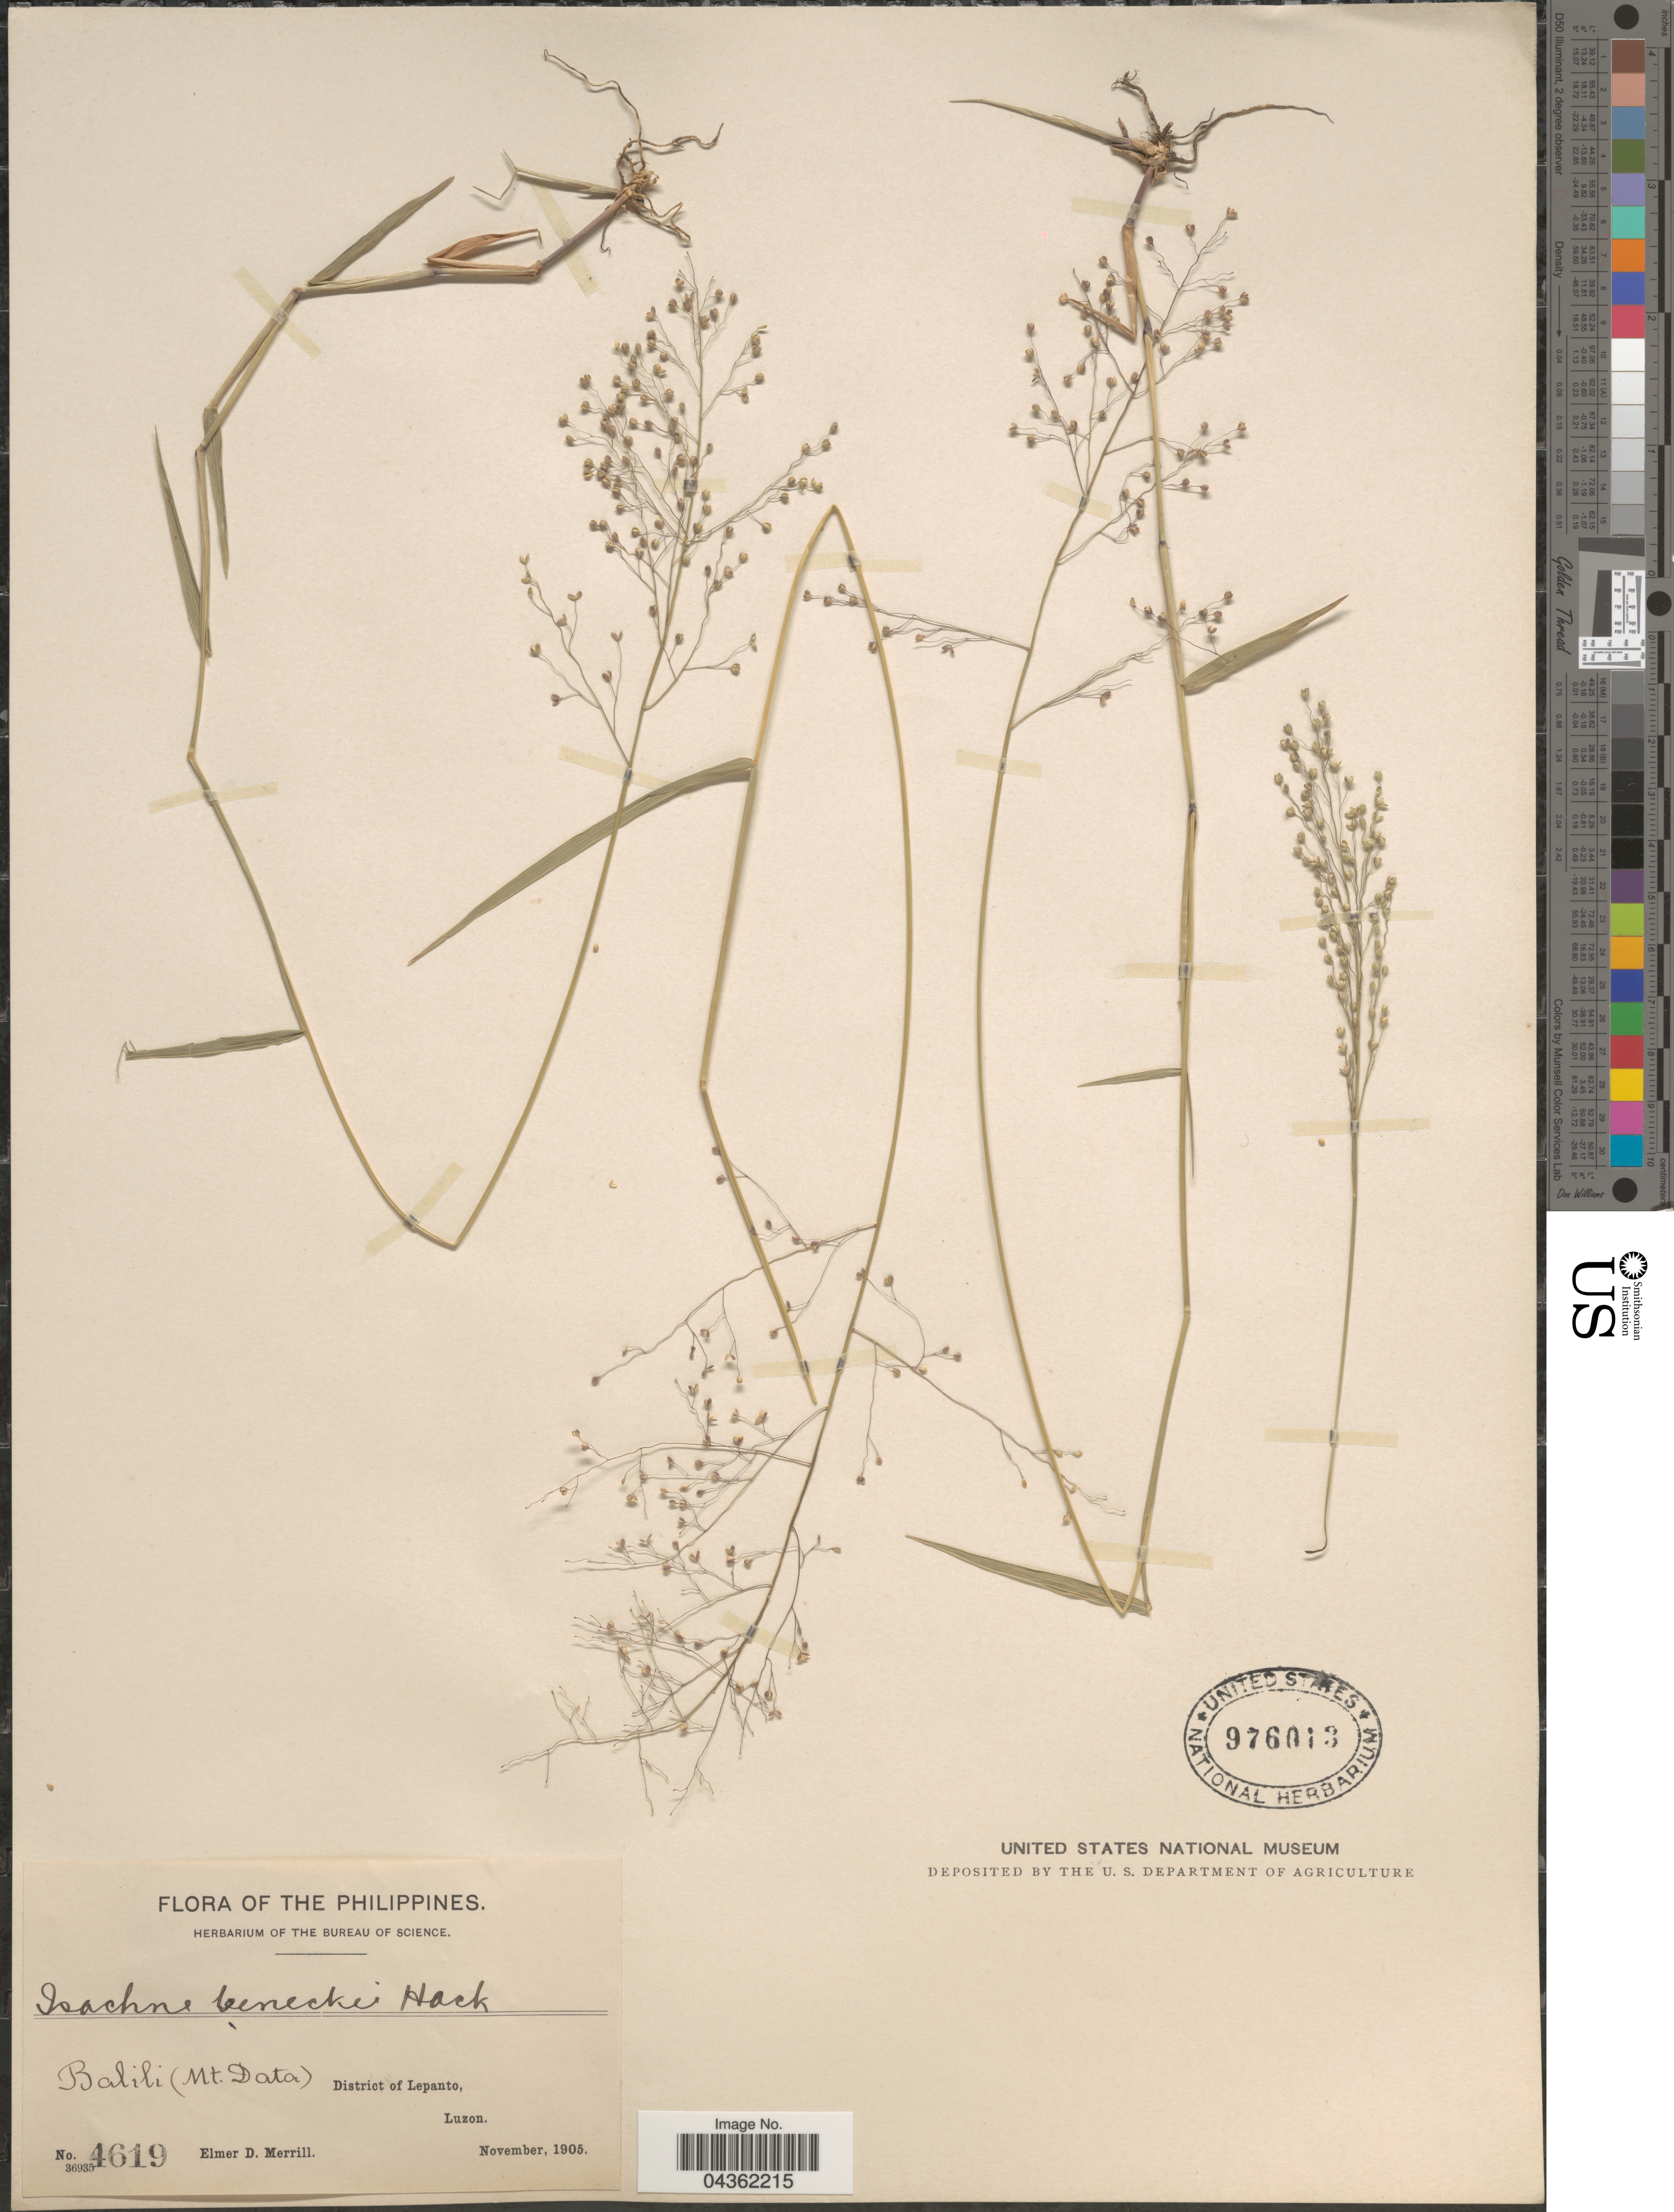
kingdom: Plantae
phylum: Tracheophyta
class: Liliopsida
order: Poales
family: Poaceae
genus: Isachne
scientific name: Isachne clarkei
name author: Hook. f.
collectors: E. D. Merrill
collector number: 4619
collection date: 1905-11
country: Philippines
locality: Balili (Mt. Data) District of Lepanto, Luzon.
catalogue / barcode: US 976013